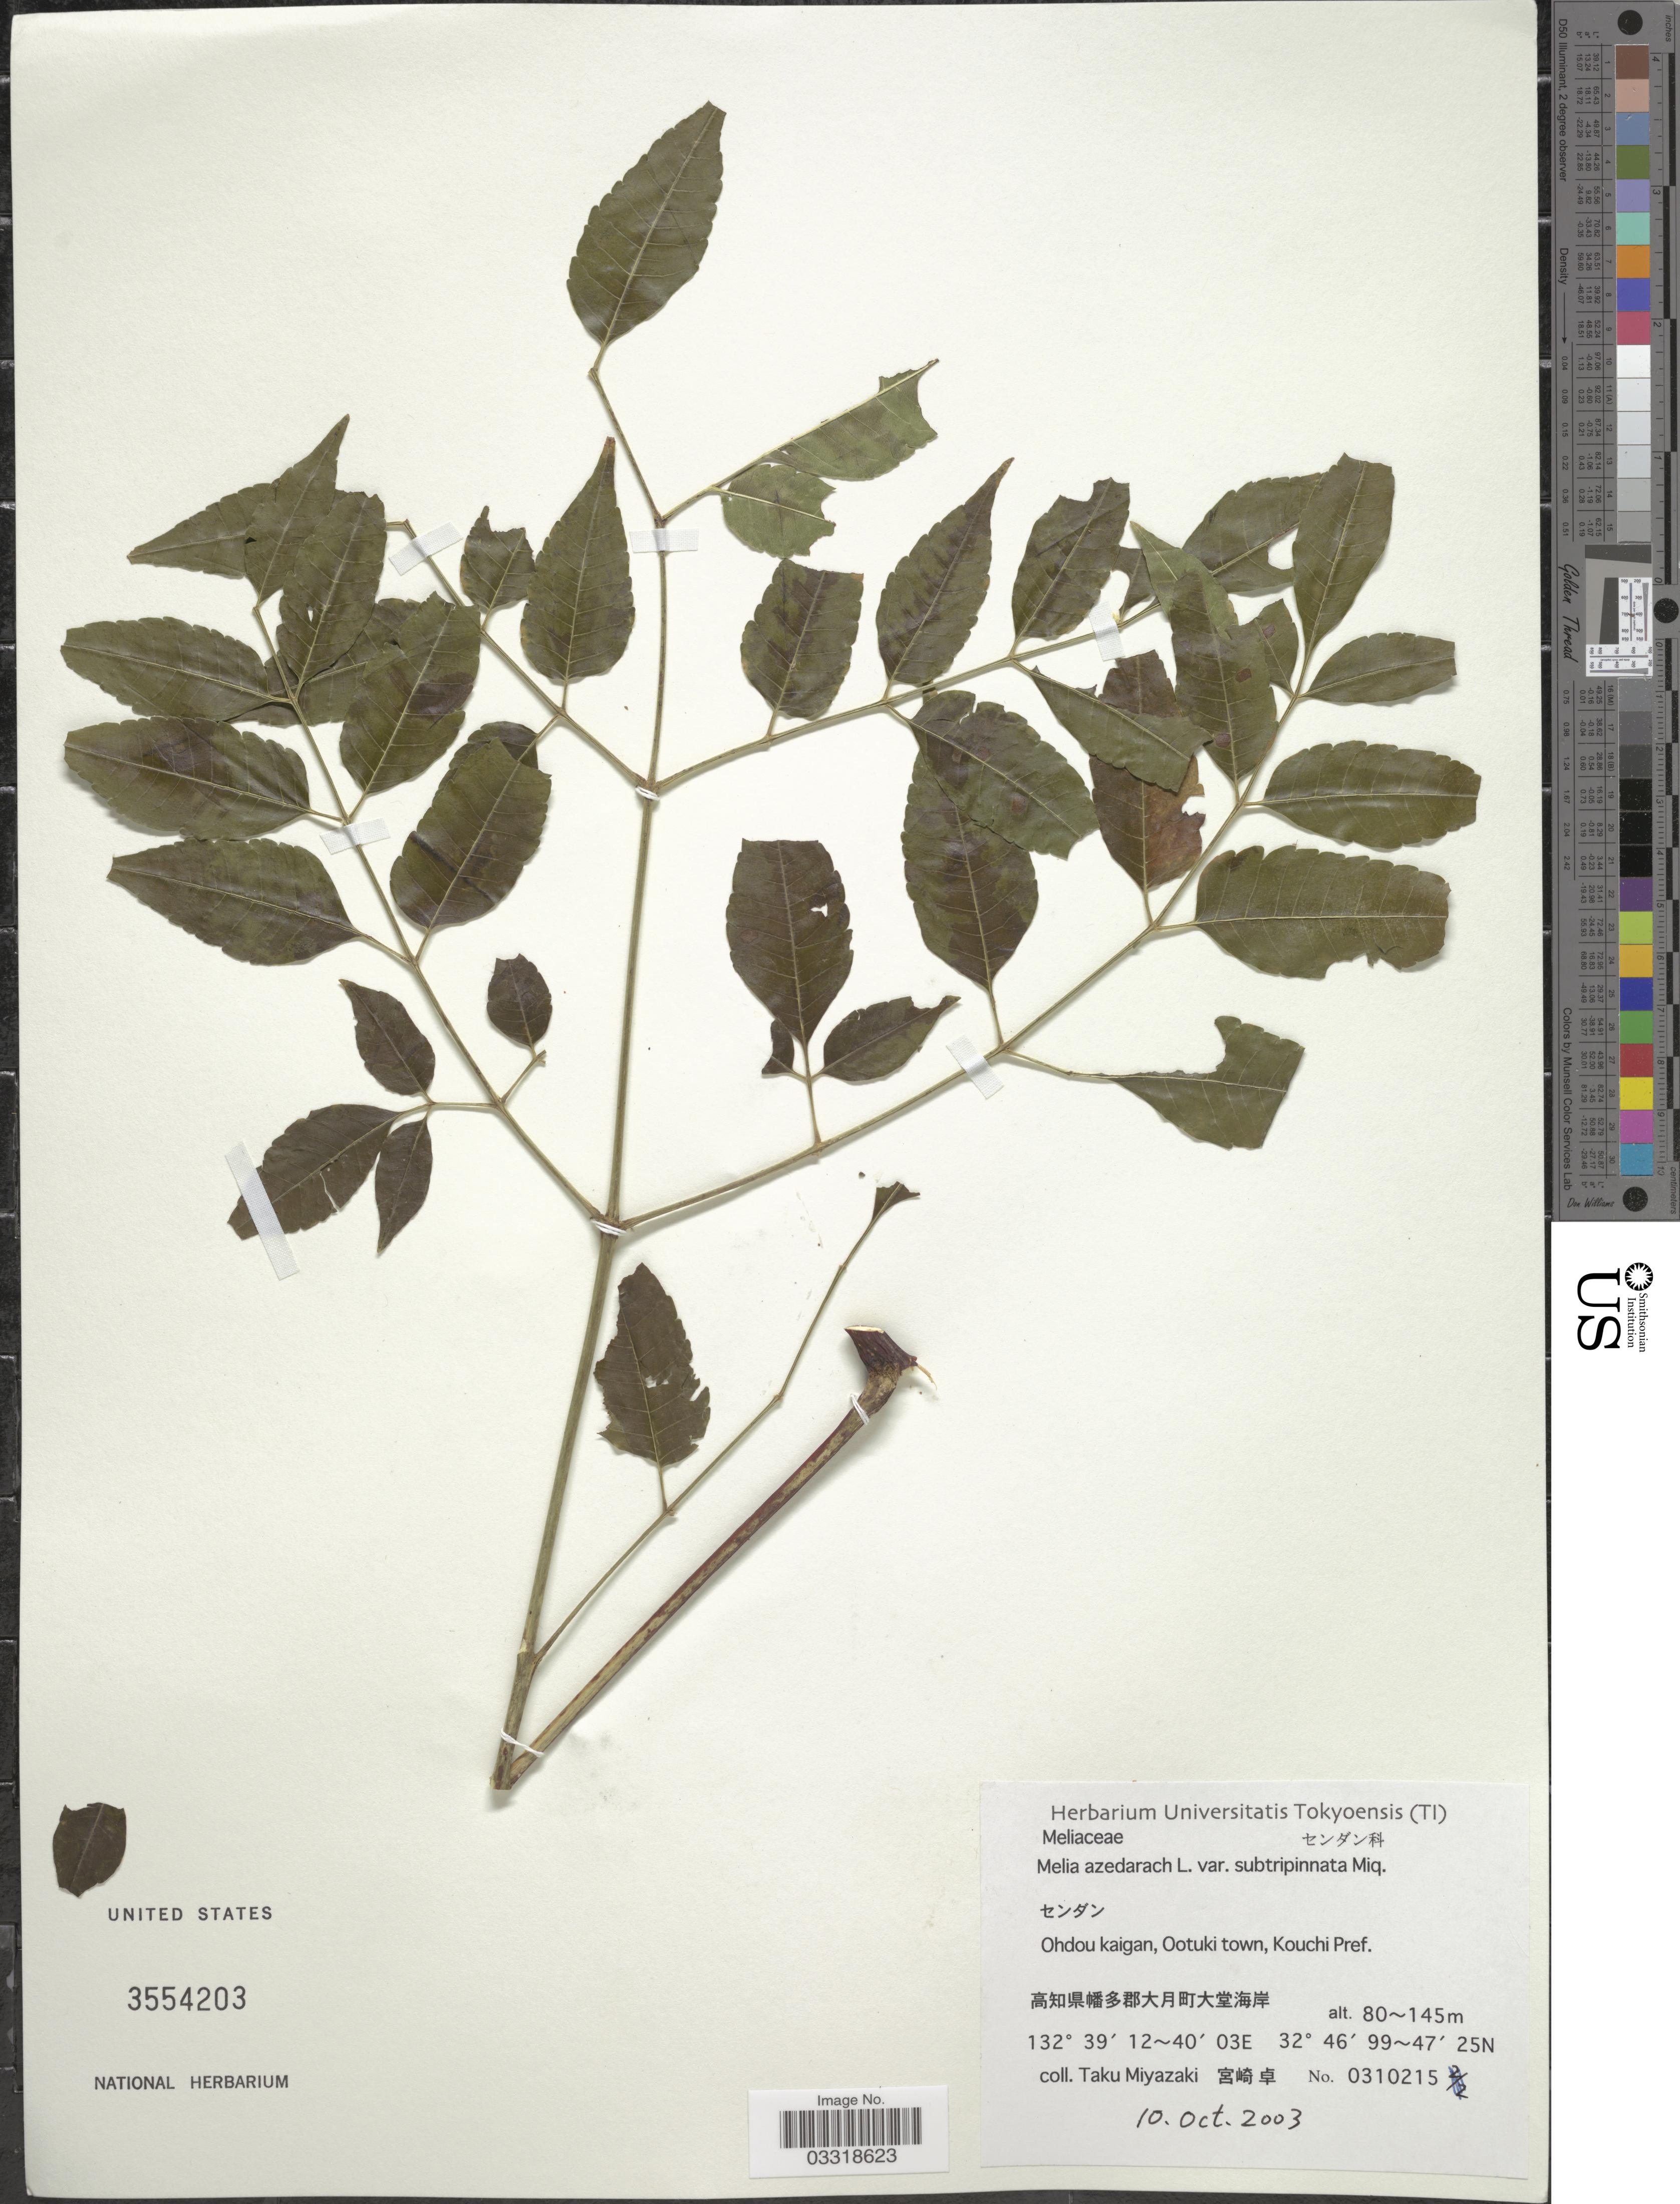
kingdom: Plantae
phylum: Tracheophyta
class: Magnoliopsida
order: Sapindales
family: Meliaceae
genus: Melia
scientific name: Melia azedarach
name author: L.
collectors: T. Miyazaki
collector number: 0310215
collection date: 2003-10-10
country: Japan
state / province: Tokyo, Federal City of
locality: X. Ohdou kaigan, Ootuki town, Kouchi Pref. X.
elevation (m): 80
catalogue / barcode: US 3554203